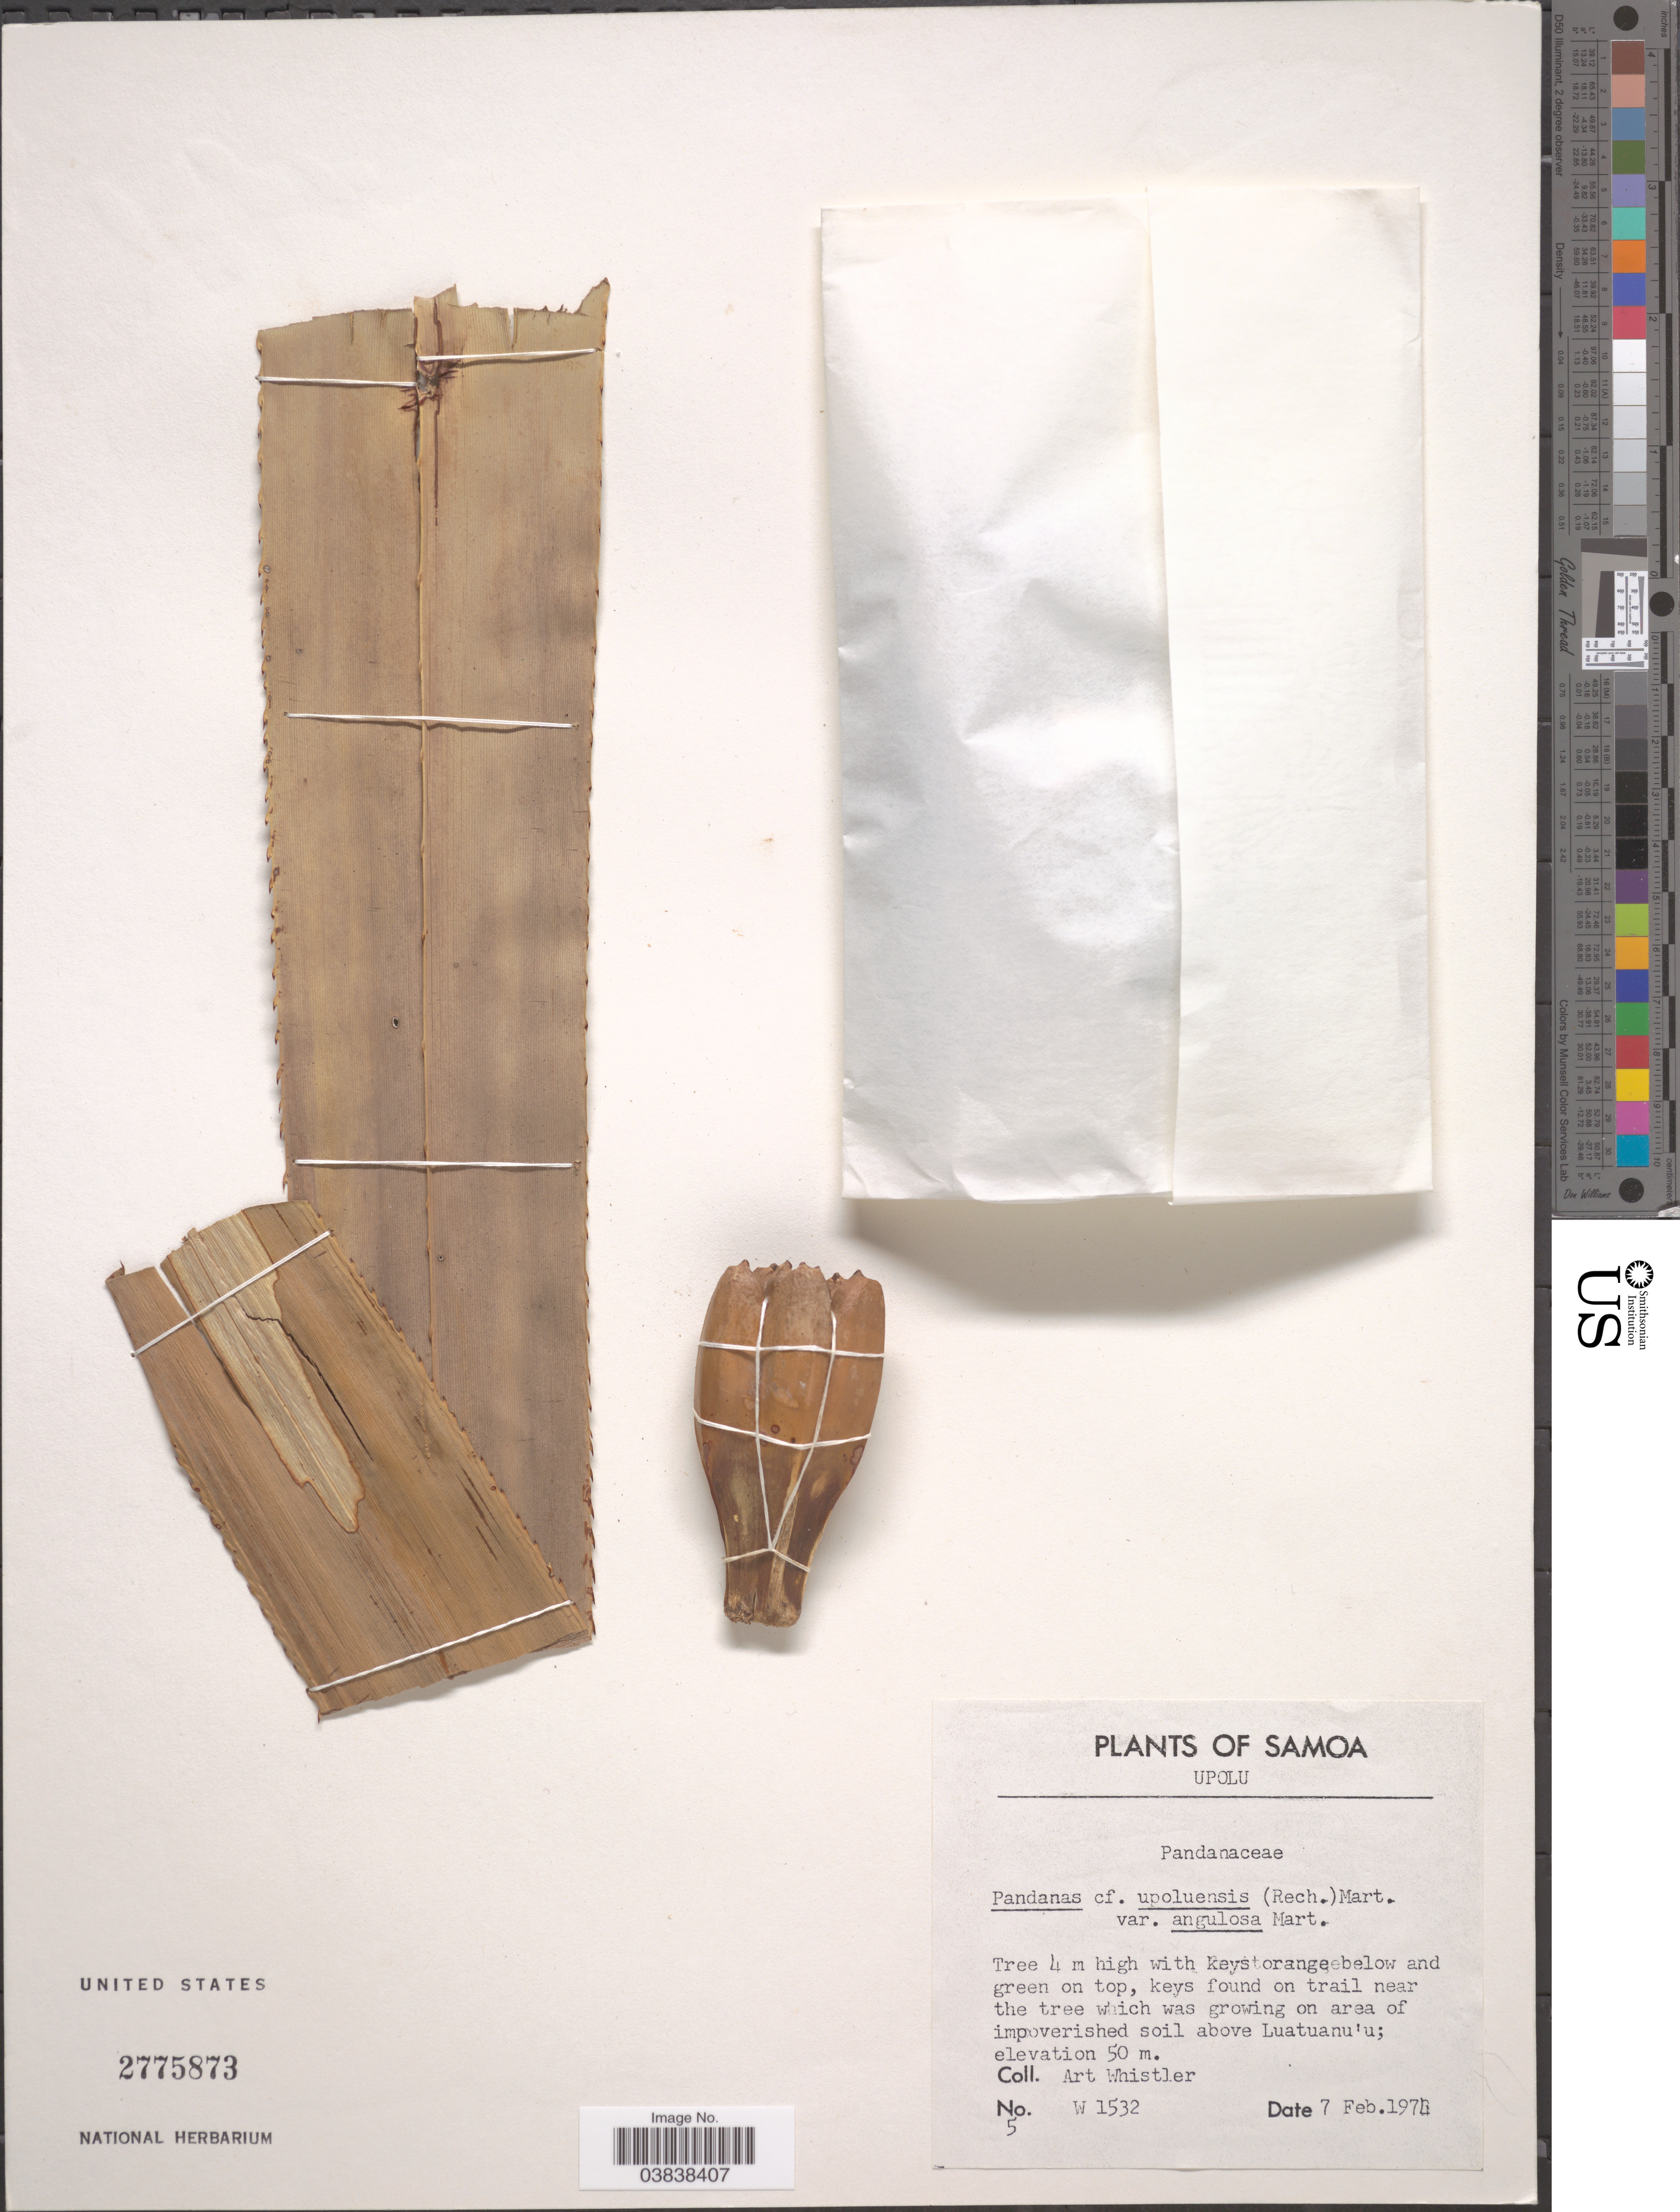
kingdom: Plantae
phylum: Tracheophyta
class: Liliopsida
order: Pandanales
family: Pandanaceae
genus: Pandanus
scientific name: Pandanus upoluensis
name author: Martelli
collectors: A. Whistler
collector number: W1532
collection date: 1974-02-07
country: Samoa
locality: Samoa. Upolu. Above Luatuanu'u.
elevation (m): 50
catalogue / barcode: US 2775873